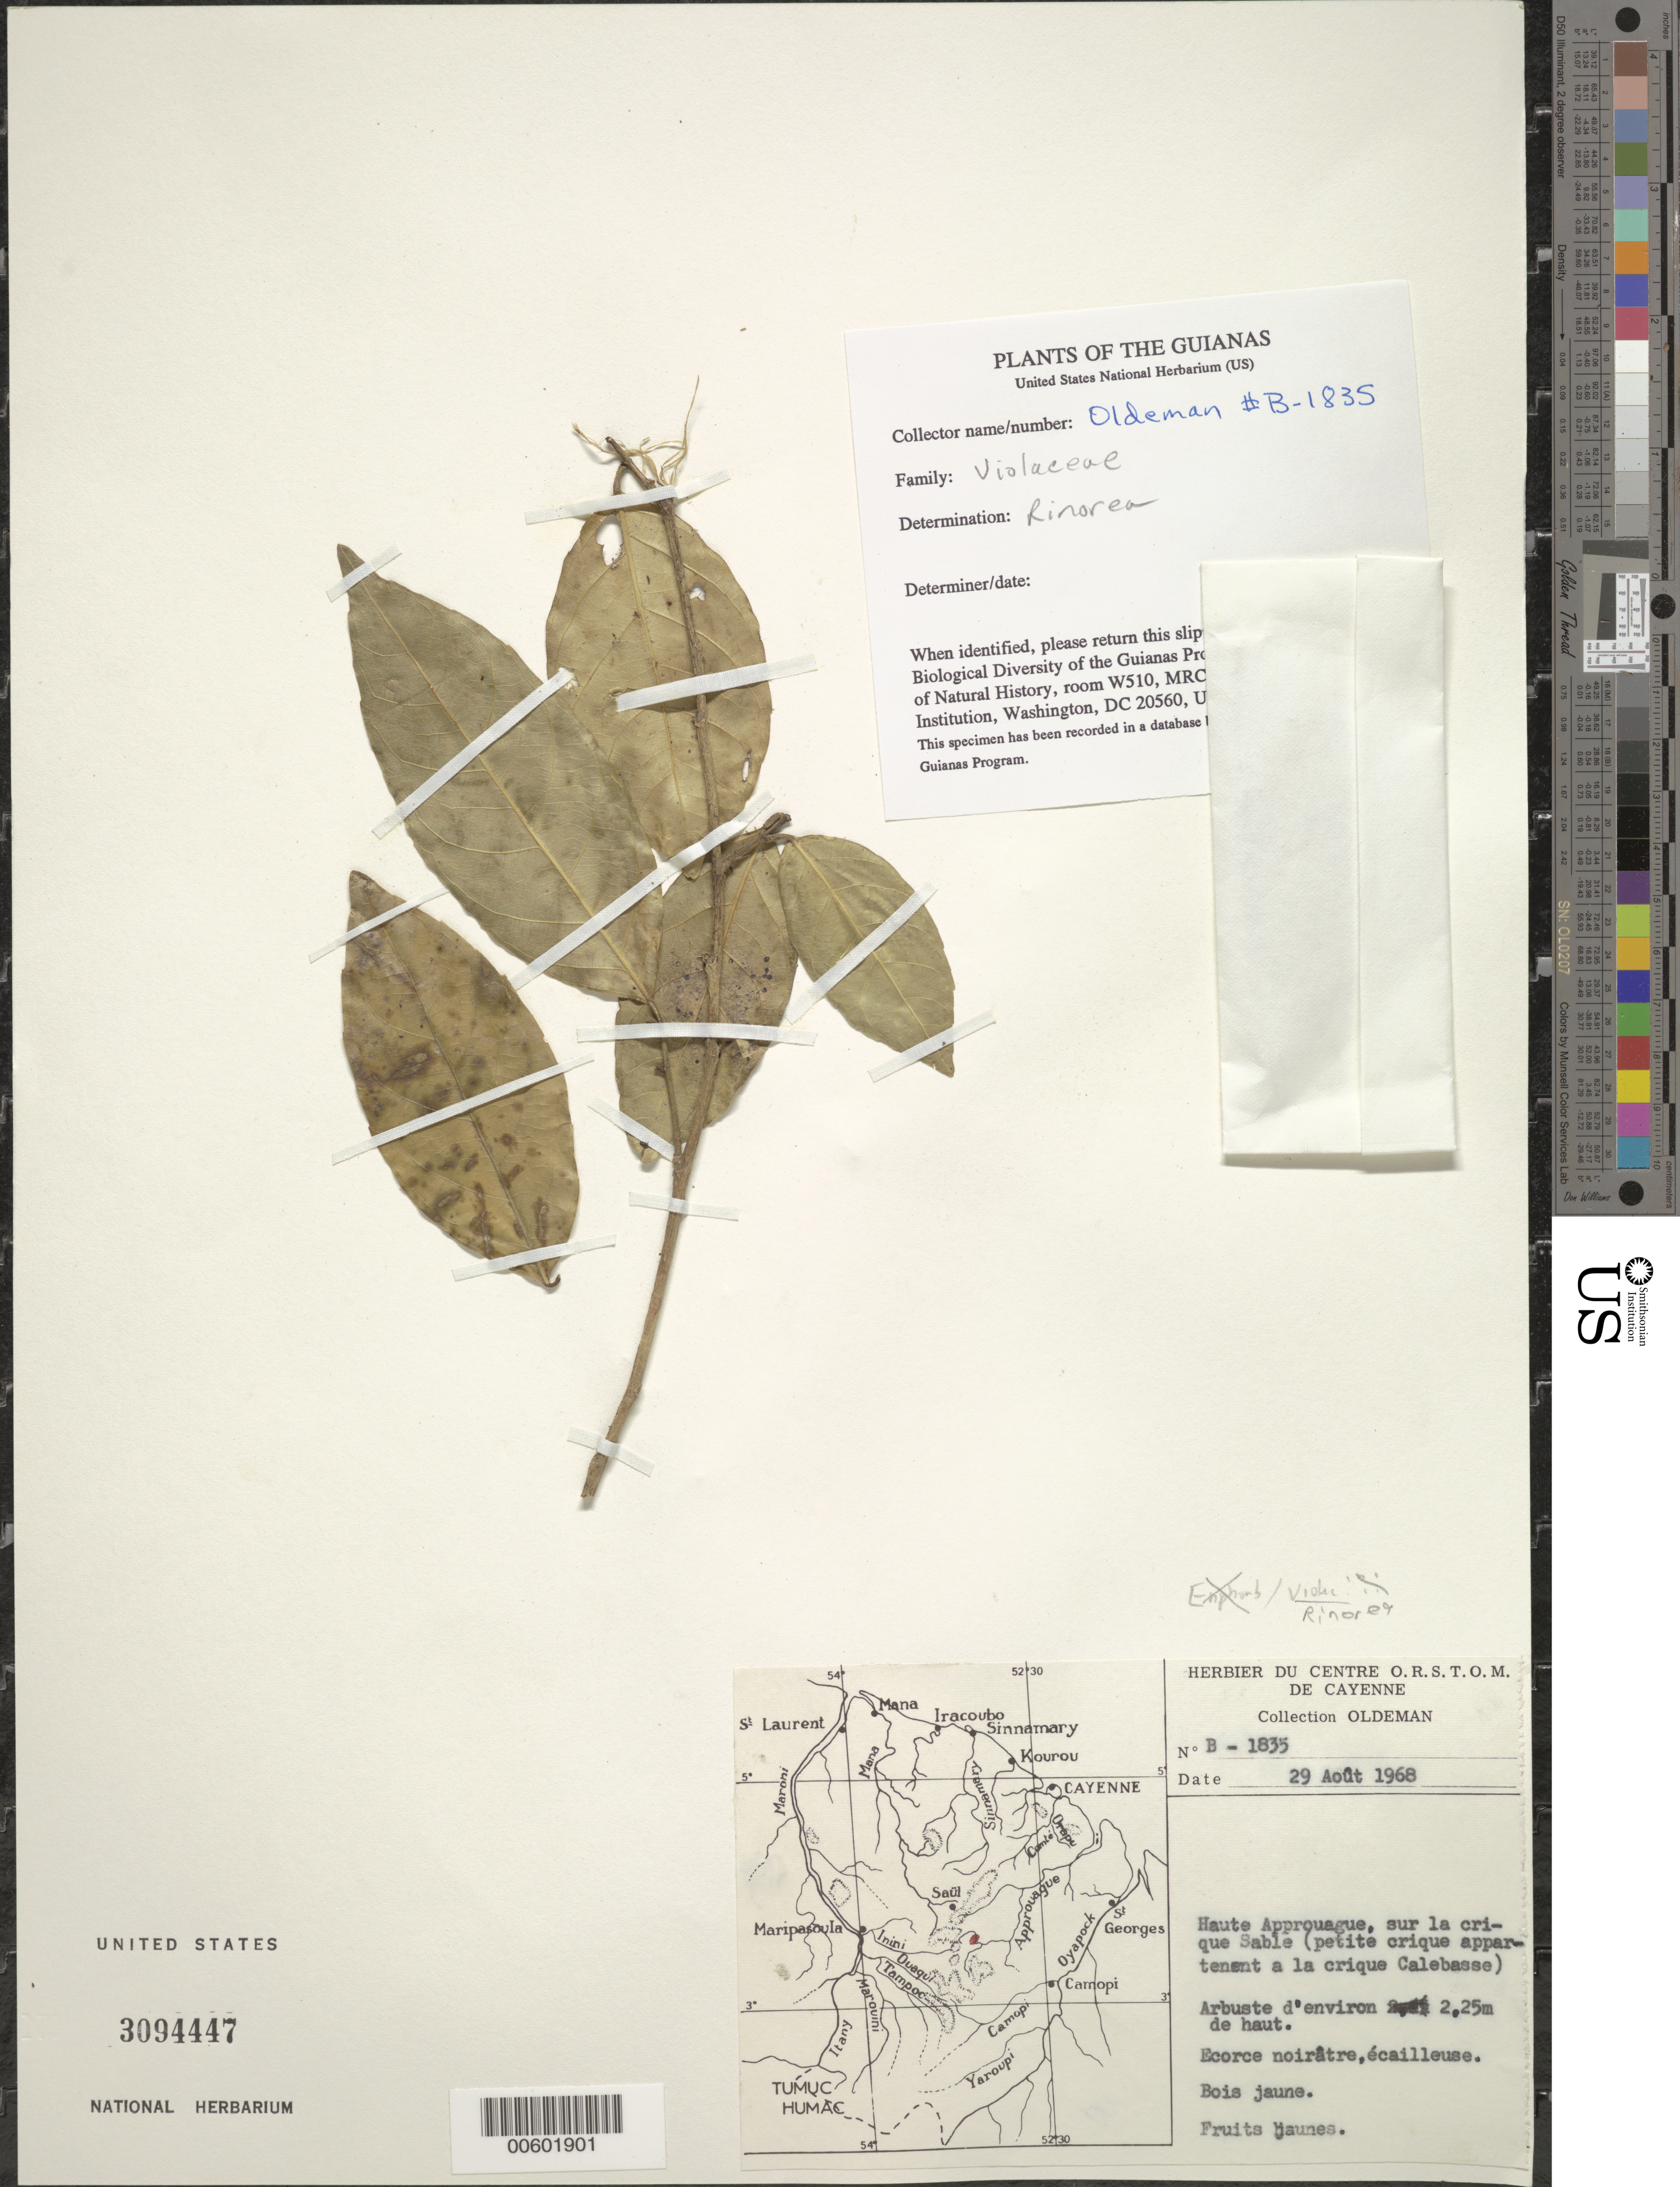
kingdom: Plantae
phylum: Tracheophyta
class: Magnoliopsida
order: Malpighiales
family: Violaceae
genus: Gloeospermum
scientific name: Gloeospermum sp.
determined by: Hoyos-Gomez, S. E.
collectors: R. Oldeman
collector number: B 1835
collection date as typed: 29-Aug-68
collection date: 1968-08-29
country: French Guiana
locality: Crique Sable, Haute Approuague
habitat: Sur la crique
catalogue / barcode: US 3094447